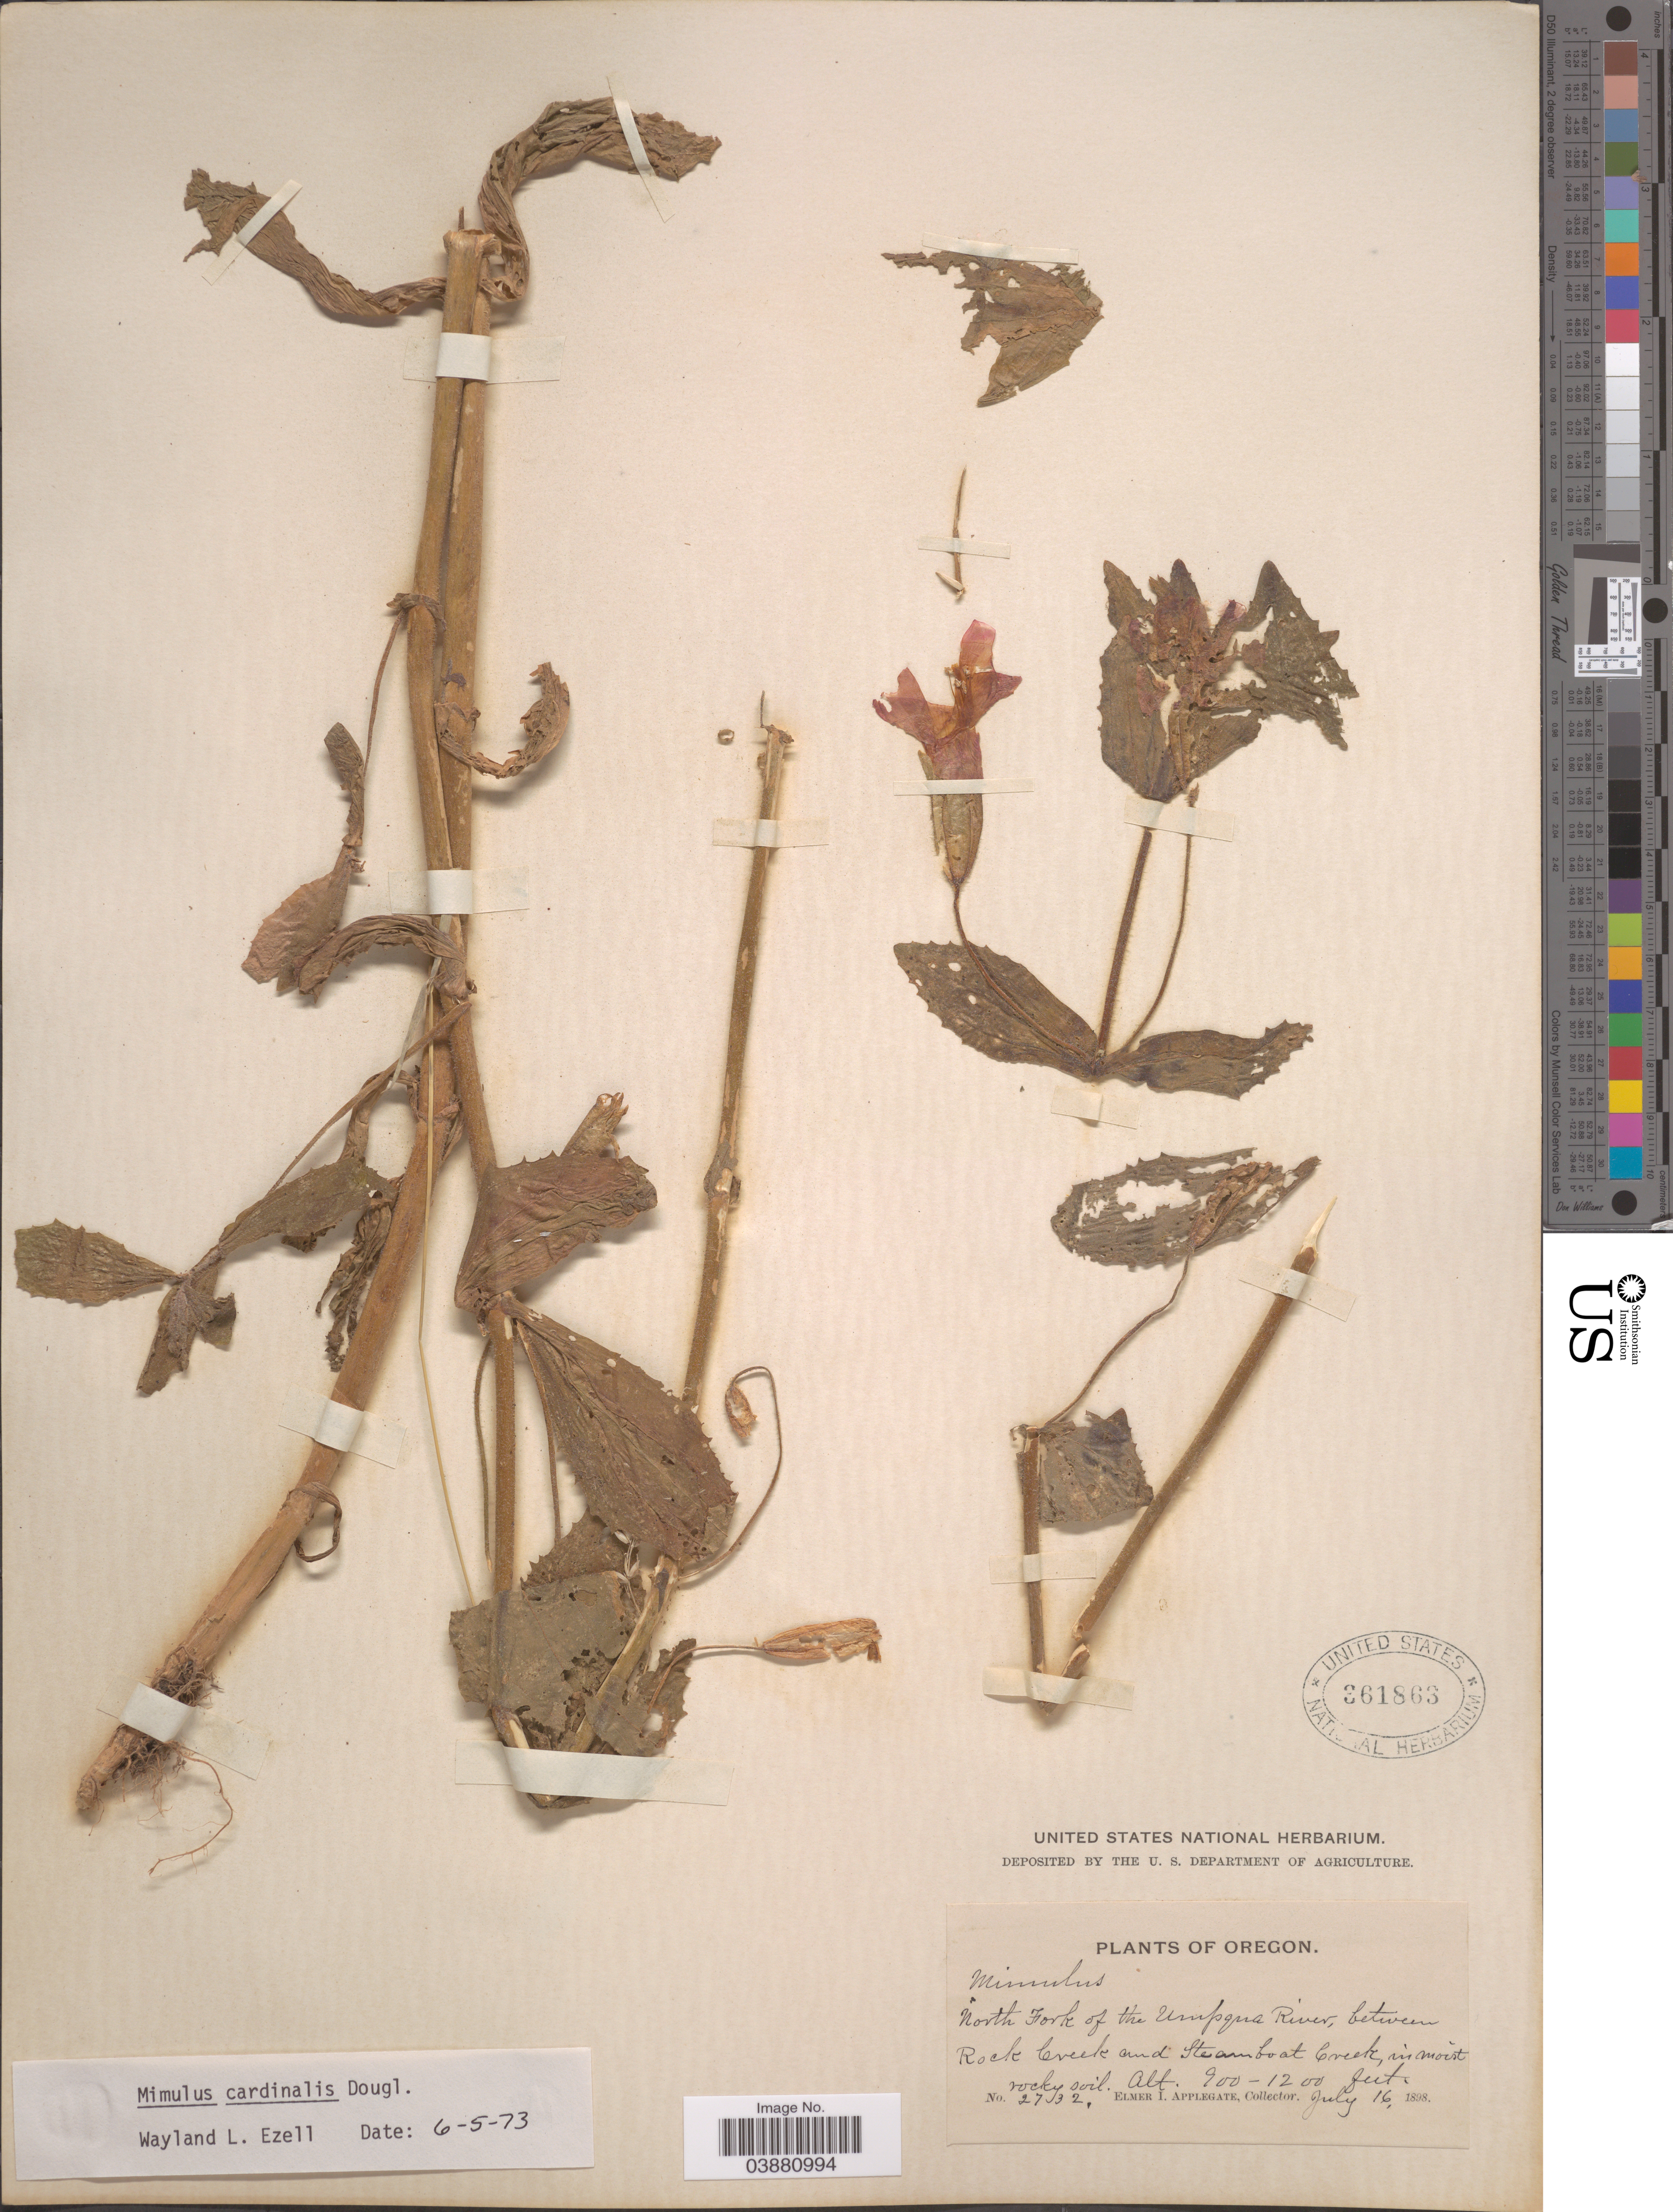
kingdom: Plantae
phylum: Tracheophyta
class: Magnoliopsida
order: Lamiales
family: Phrymaceae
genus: Mimulus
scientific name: Mimulus cardinalis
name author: Douglas ex Benth.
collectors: E. I. Applegate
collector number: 2732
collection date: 1898-07-16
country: United States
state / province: Oregon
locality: North Fork of the Umpqua River, between Rock Creek and Steamboat Creek, in moist rocky soil.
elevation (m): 274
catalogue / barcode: US 361863